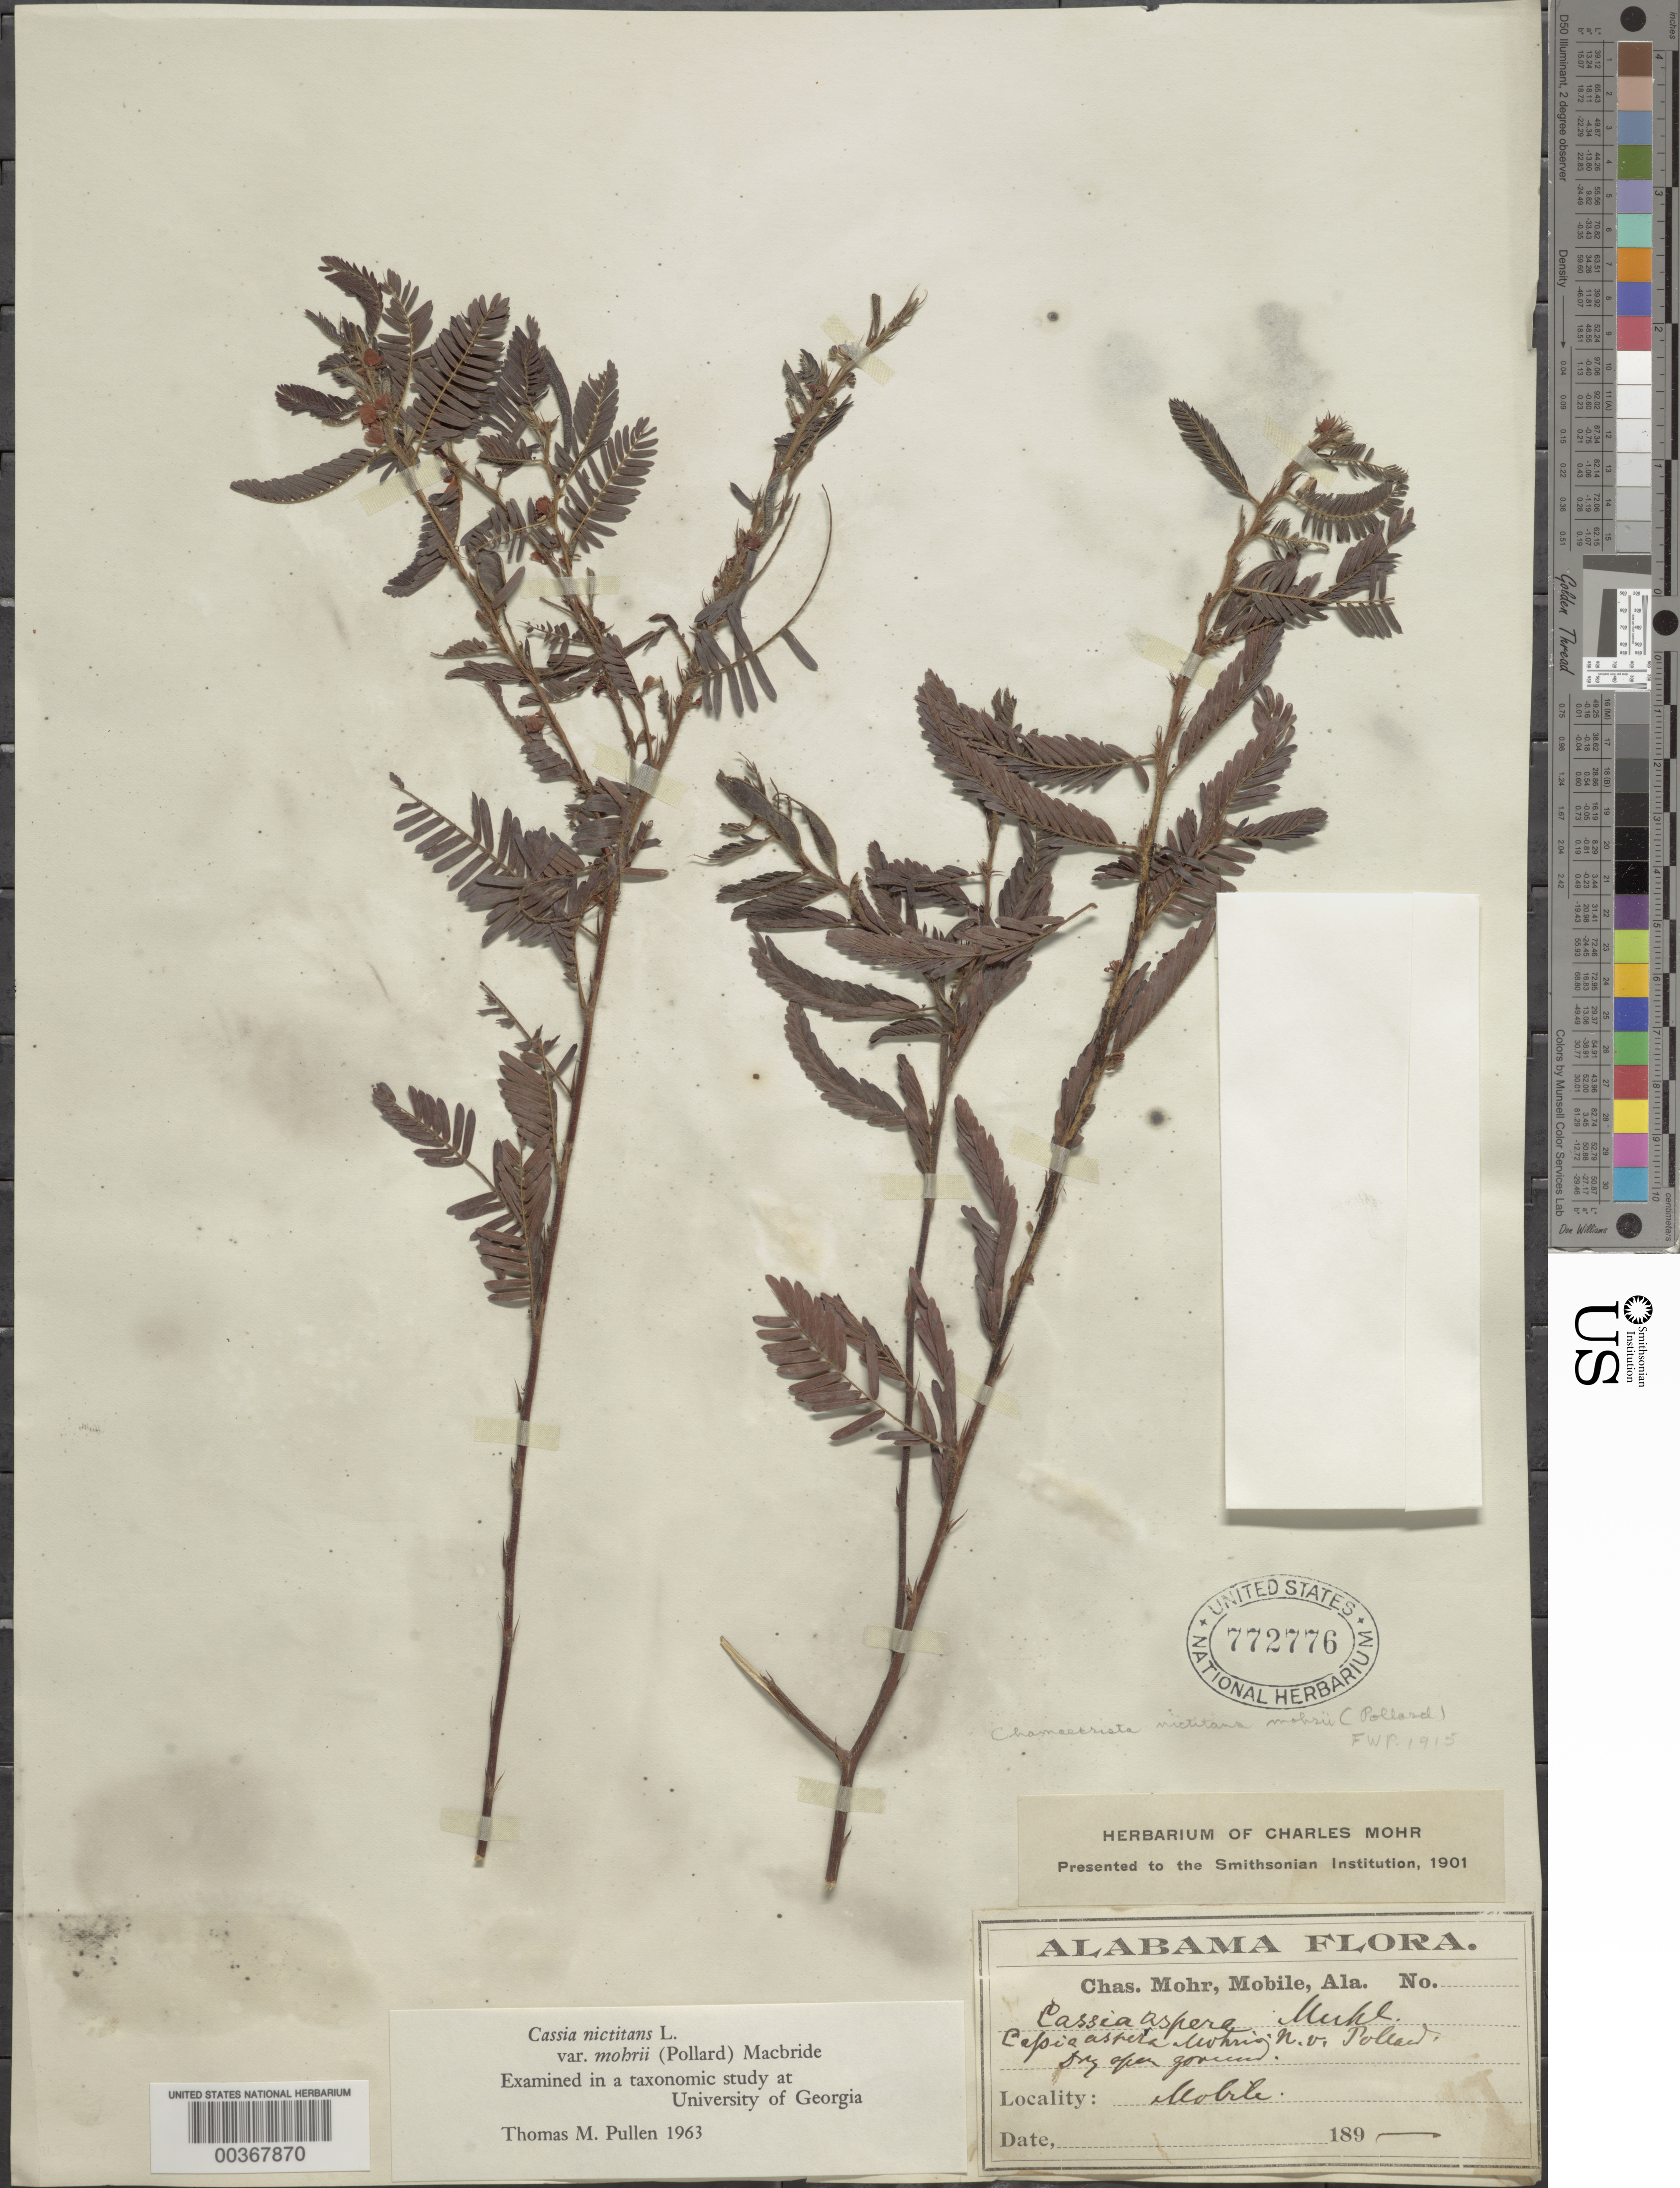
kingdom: Plantae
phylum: Tracheophyta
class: Magnoliopsida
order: Fabales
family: Fabaceae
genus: Chamaecrista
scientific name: Chamaecrista nictitans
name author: (L.) Moench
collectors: C. T. Mohr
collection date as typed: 189-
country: United States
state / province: Alabama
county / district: Mobile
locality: Mobile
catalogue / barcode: US 772776